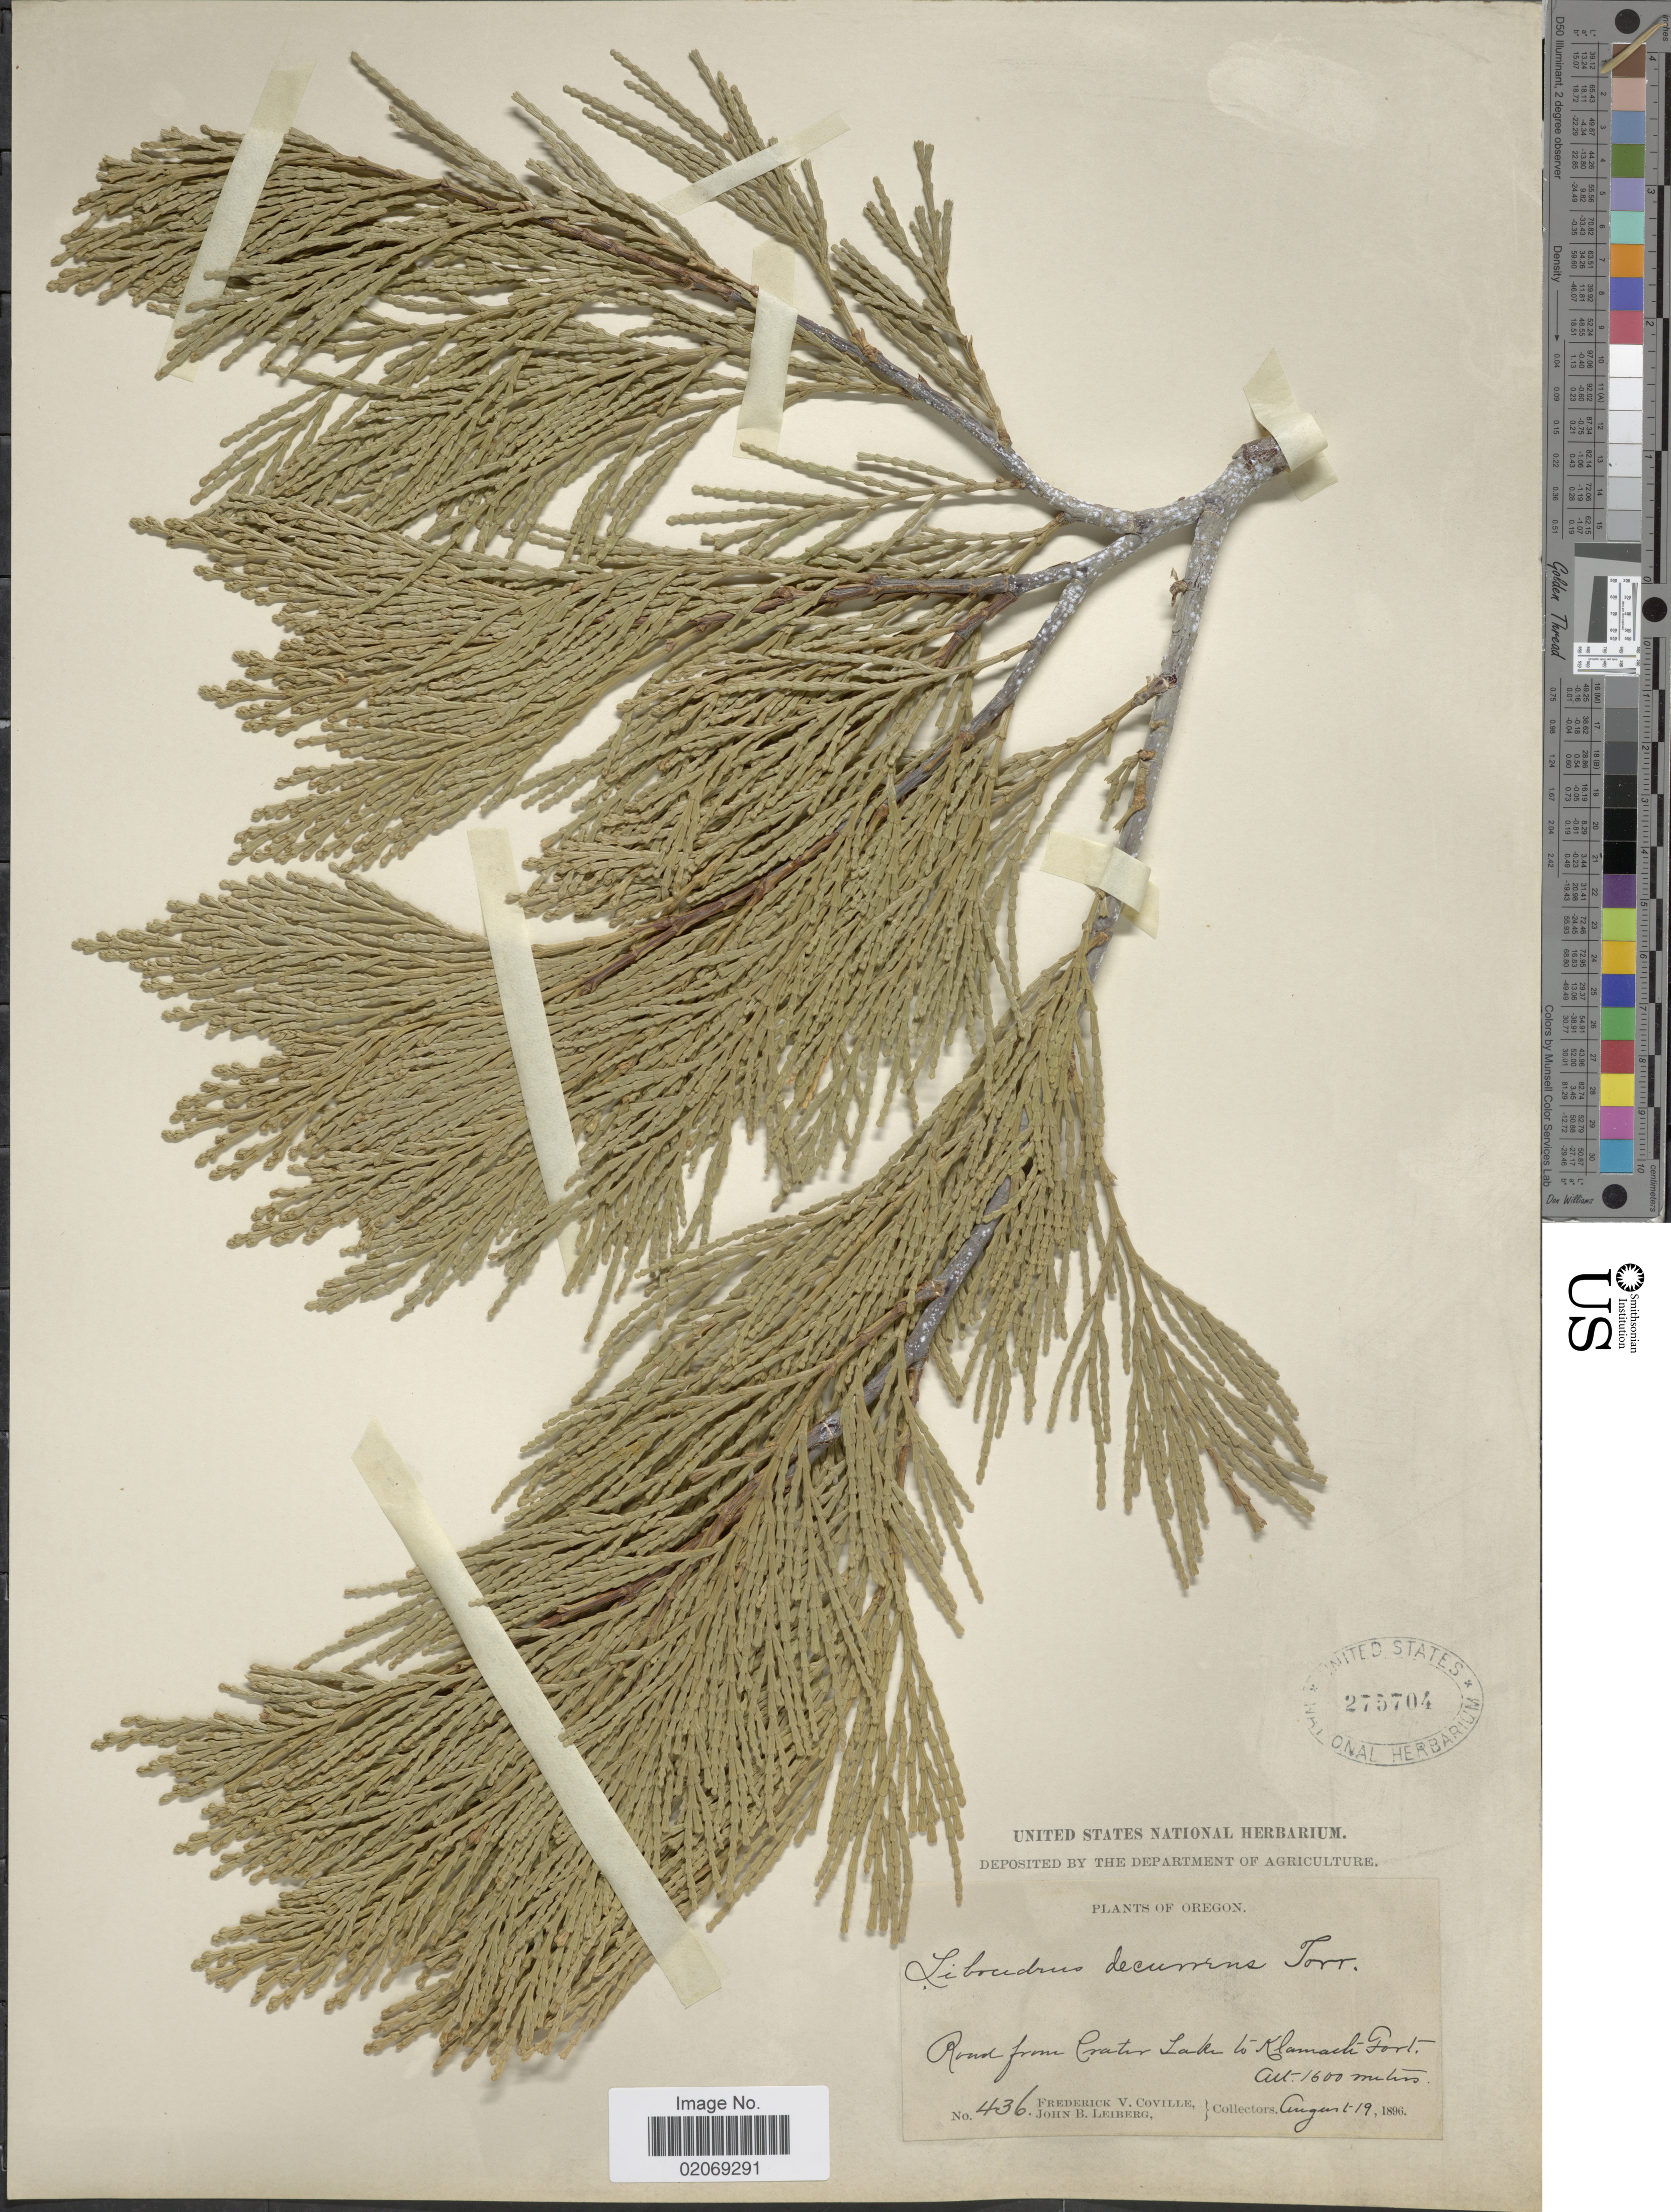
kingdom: Plantae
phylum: Tracheophyta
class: Pinopsida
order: Pinales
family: Cupressaceae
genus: Libocedrus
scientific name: Libocedrus decurrens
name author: Torr.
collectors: F. V. Coville & J. Leiberg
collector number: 436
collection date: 1896-08-19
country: United States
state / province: Oregon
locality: Road from Crater Lake to Klamath Fort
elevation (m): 1600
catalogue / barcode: US 275704